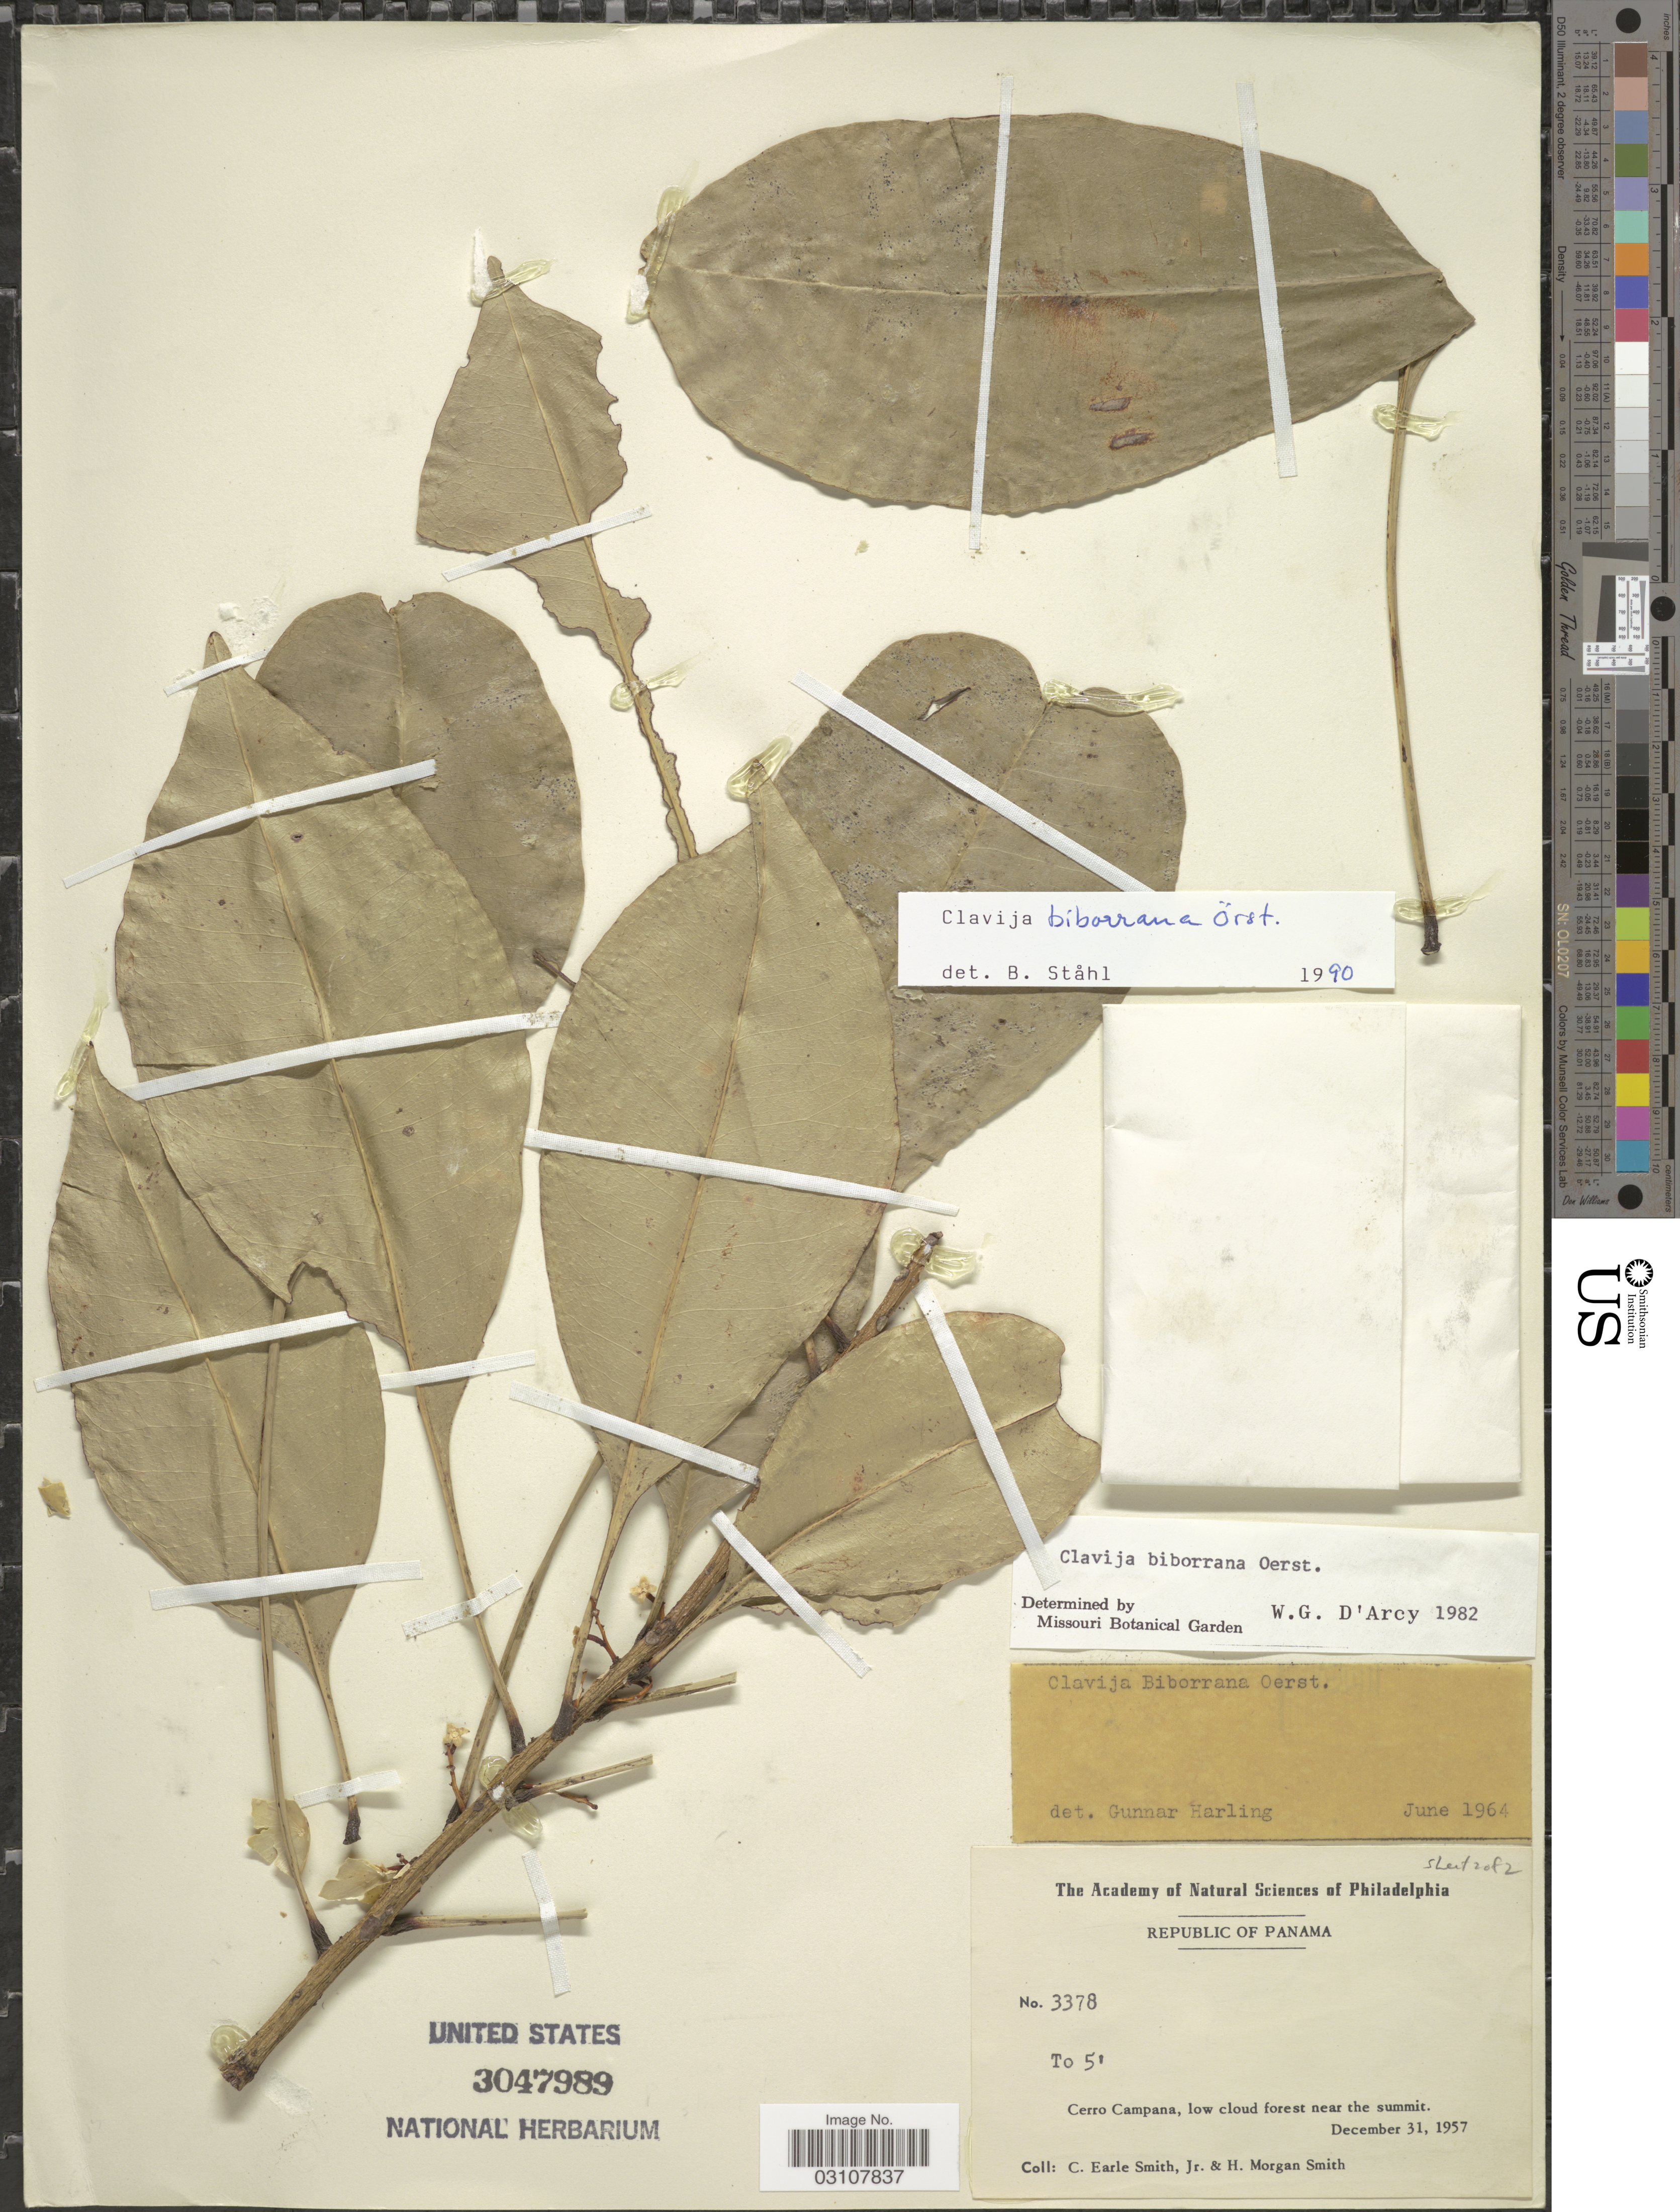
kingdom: Plantae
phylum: Tracheophyta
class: Magnoliopsida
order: Ericales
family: Primulaceae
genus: Clavija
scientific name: Clavija biborrana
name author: Oerst.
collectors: C. E. Smith Jr. & H. M. Smith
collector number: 3378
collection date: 1957-12-31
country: Panama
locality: Cerro Campana, low cloud forest near the summit.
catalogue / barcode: US 3047989